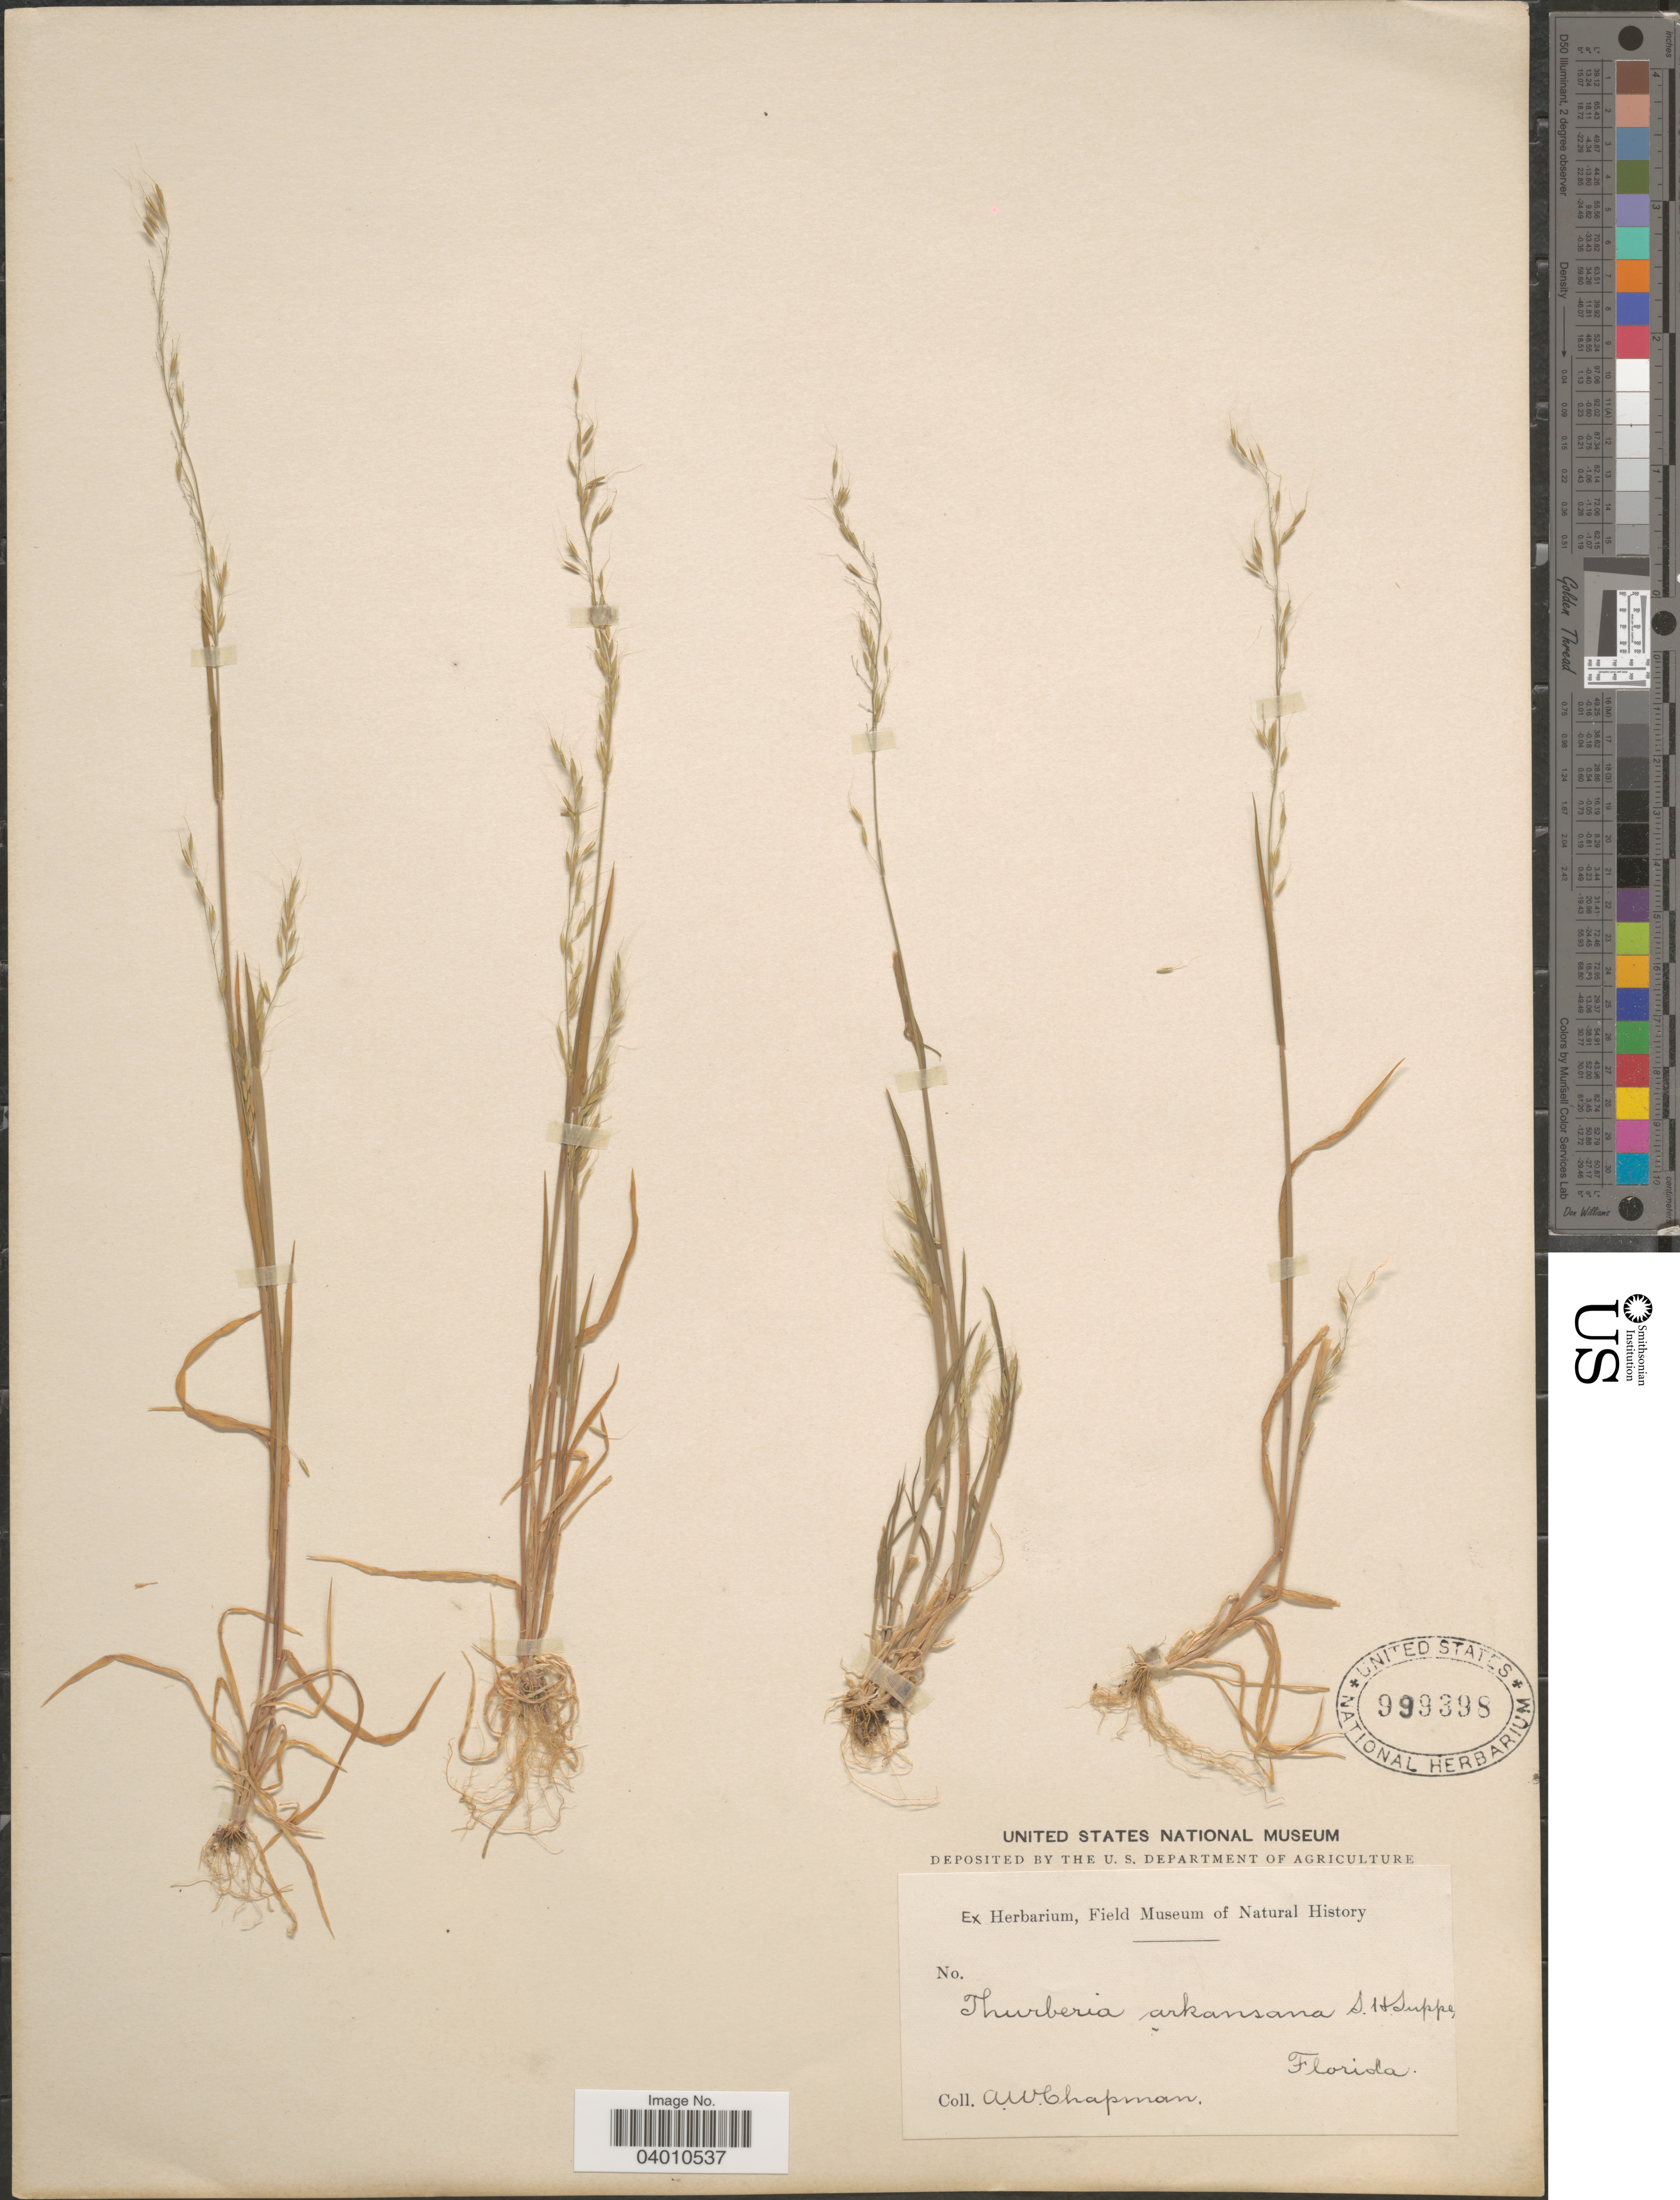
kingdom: Plantae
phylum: Tracheophyta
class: Liliopsida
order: Poales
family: Poaceae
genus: Limnodea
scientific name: Limnodea arkansana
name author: (Nutt.) L.H. Dewey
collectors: A. W. Chapman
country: United States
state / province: Florida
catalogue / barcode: US 999398